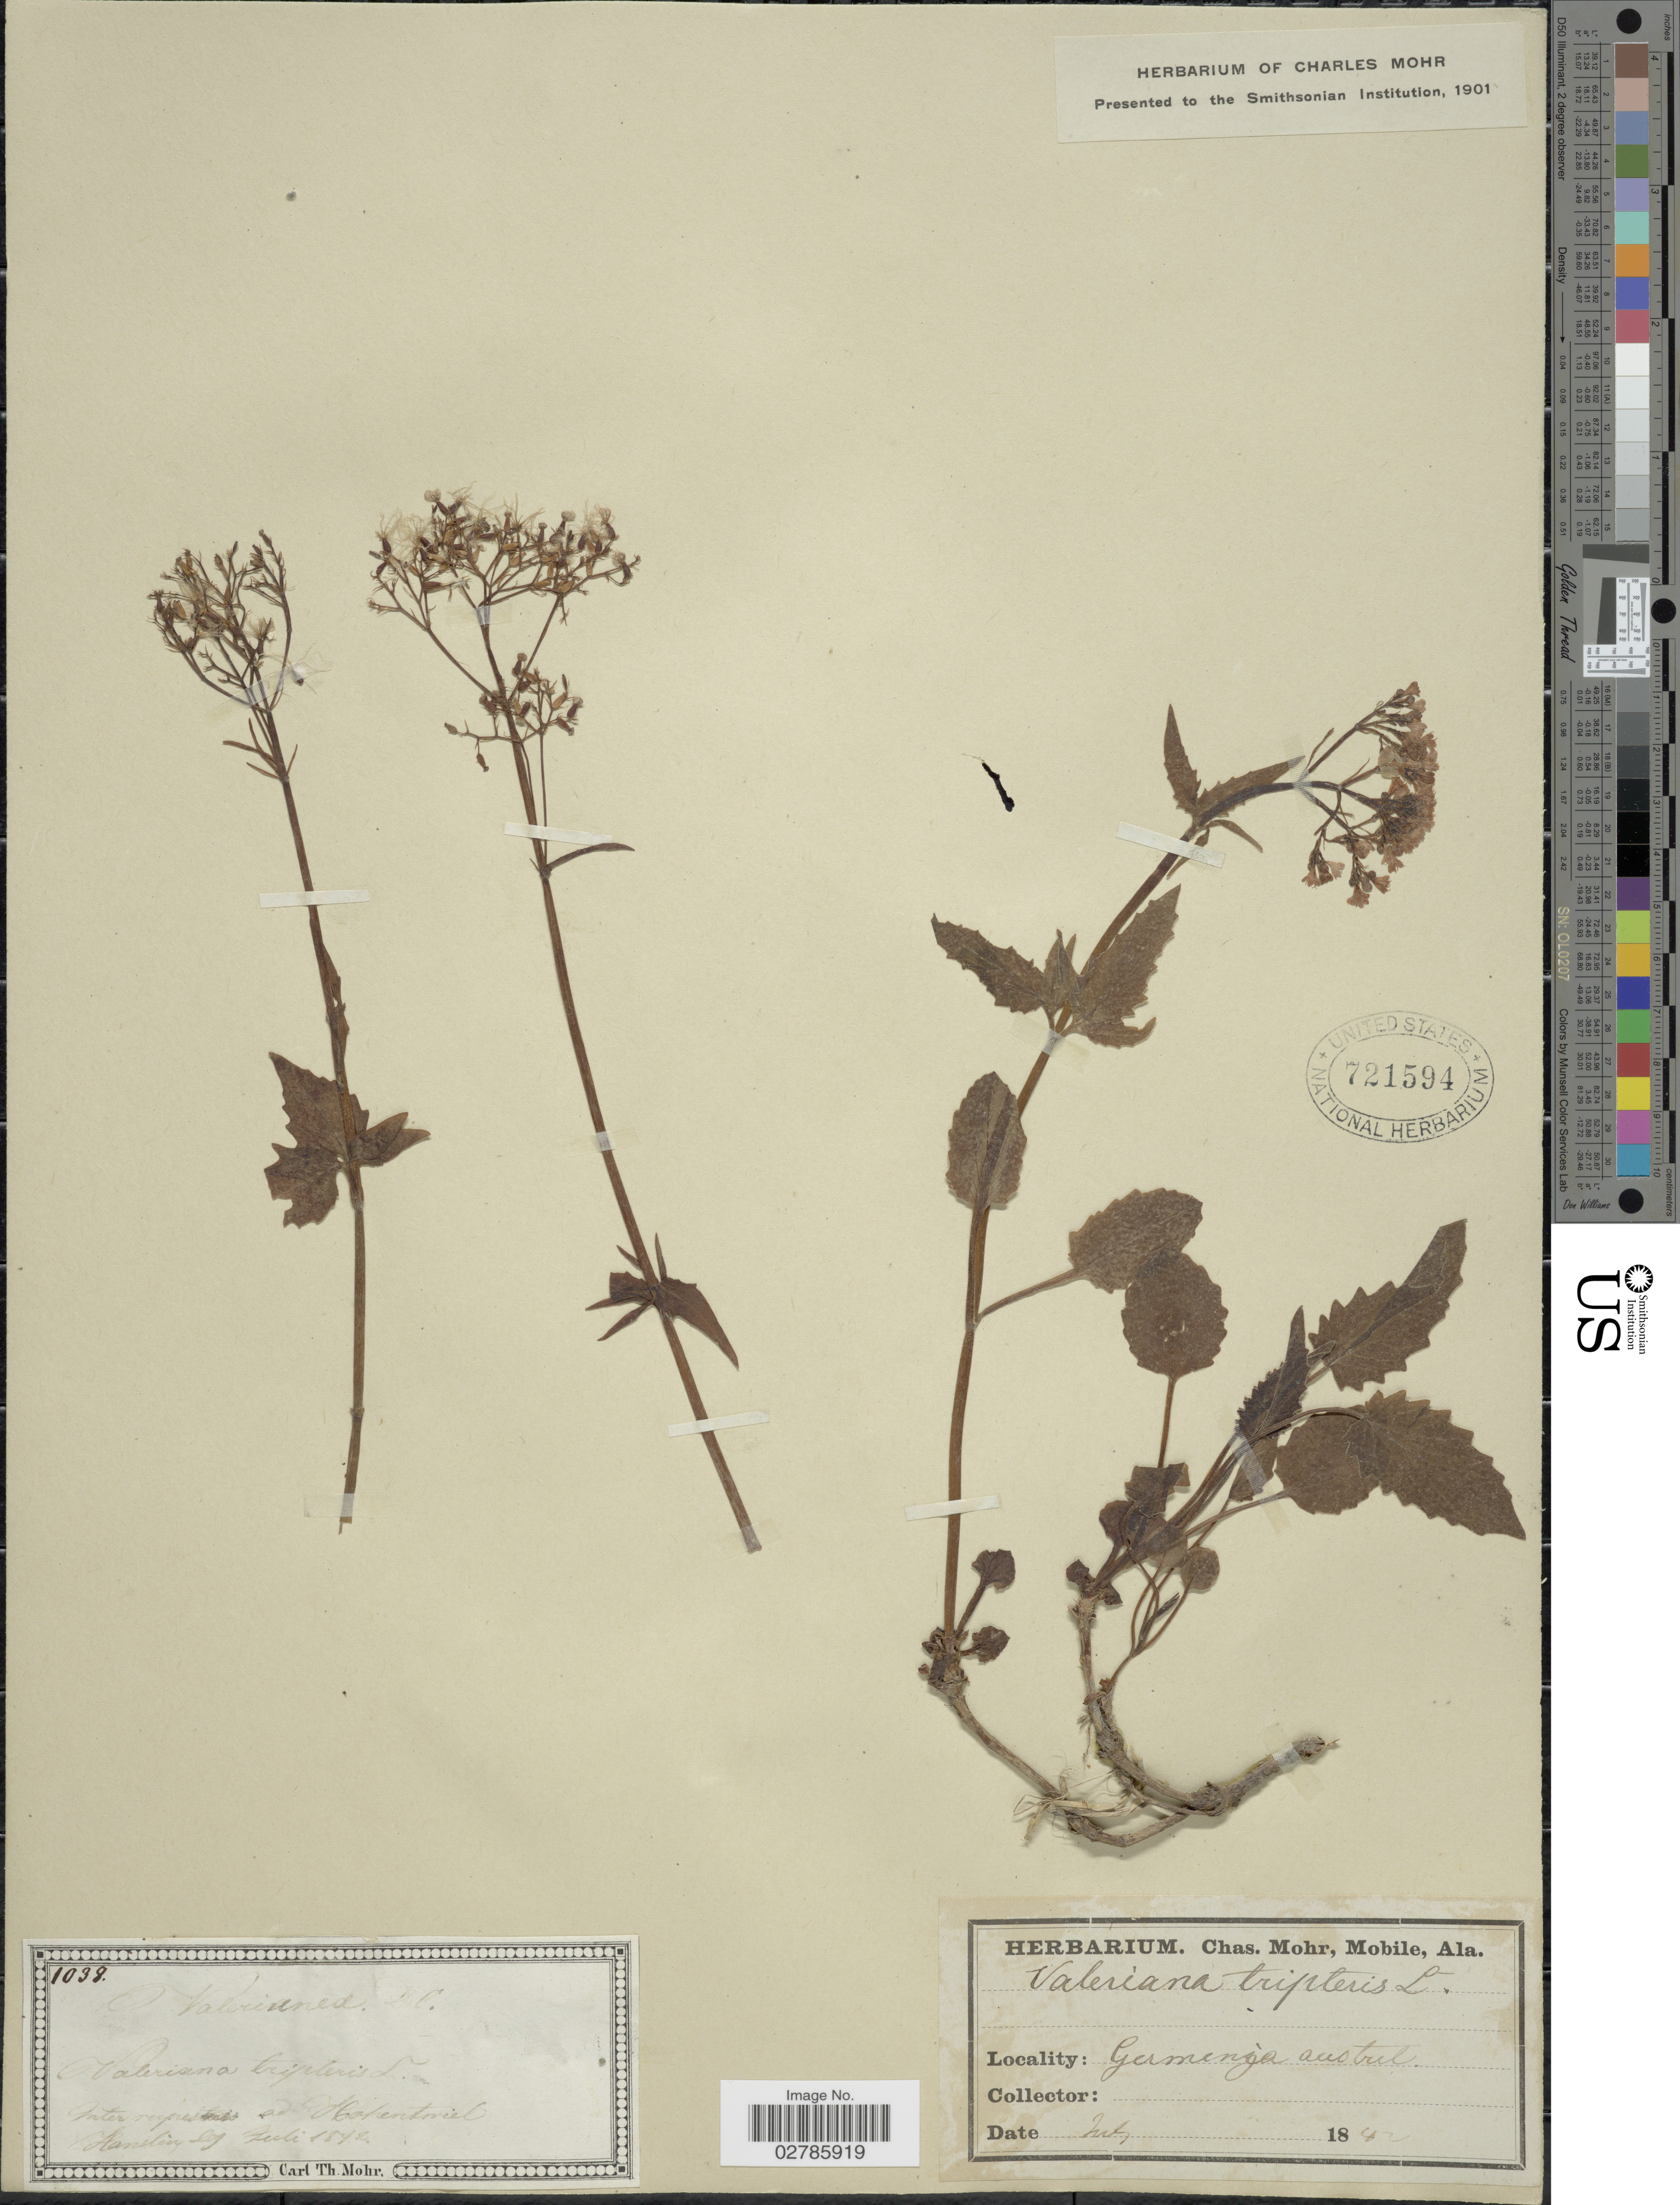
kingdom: Plantae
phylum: Tracheophyta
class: Magnoliopsida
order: Dipsacales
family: Caprifoliaceae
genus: Valeriana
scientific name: Valeriana tripteris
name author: L.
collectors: Hansley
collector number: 1038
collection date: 1842-07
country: Germany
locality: Germenia austril. Inter rupres ad Hahentwiel.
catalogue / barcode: US 721594